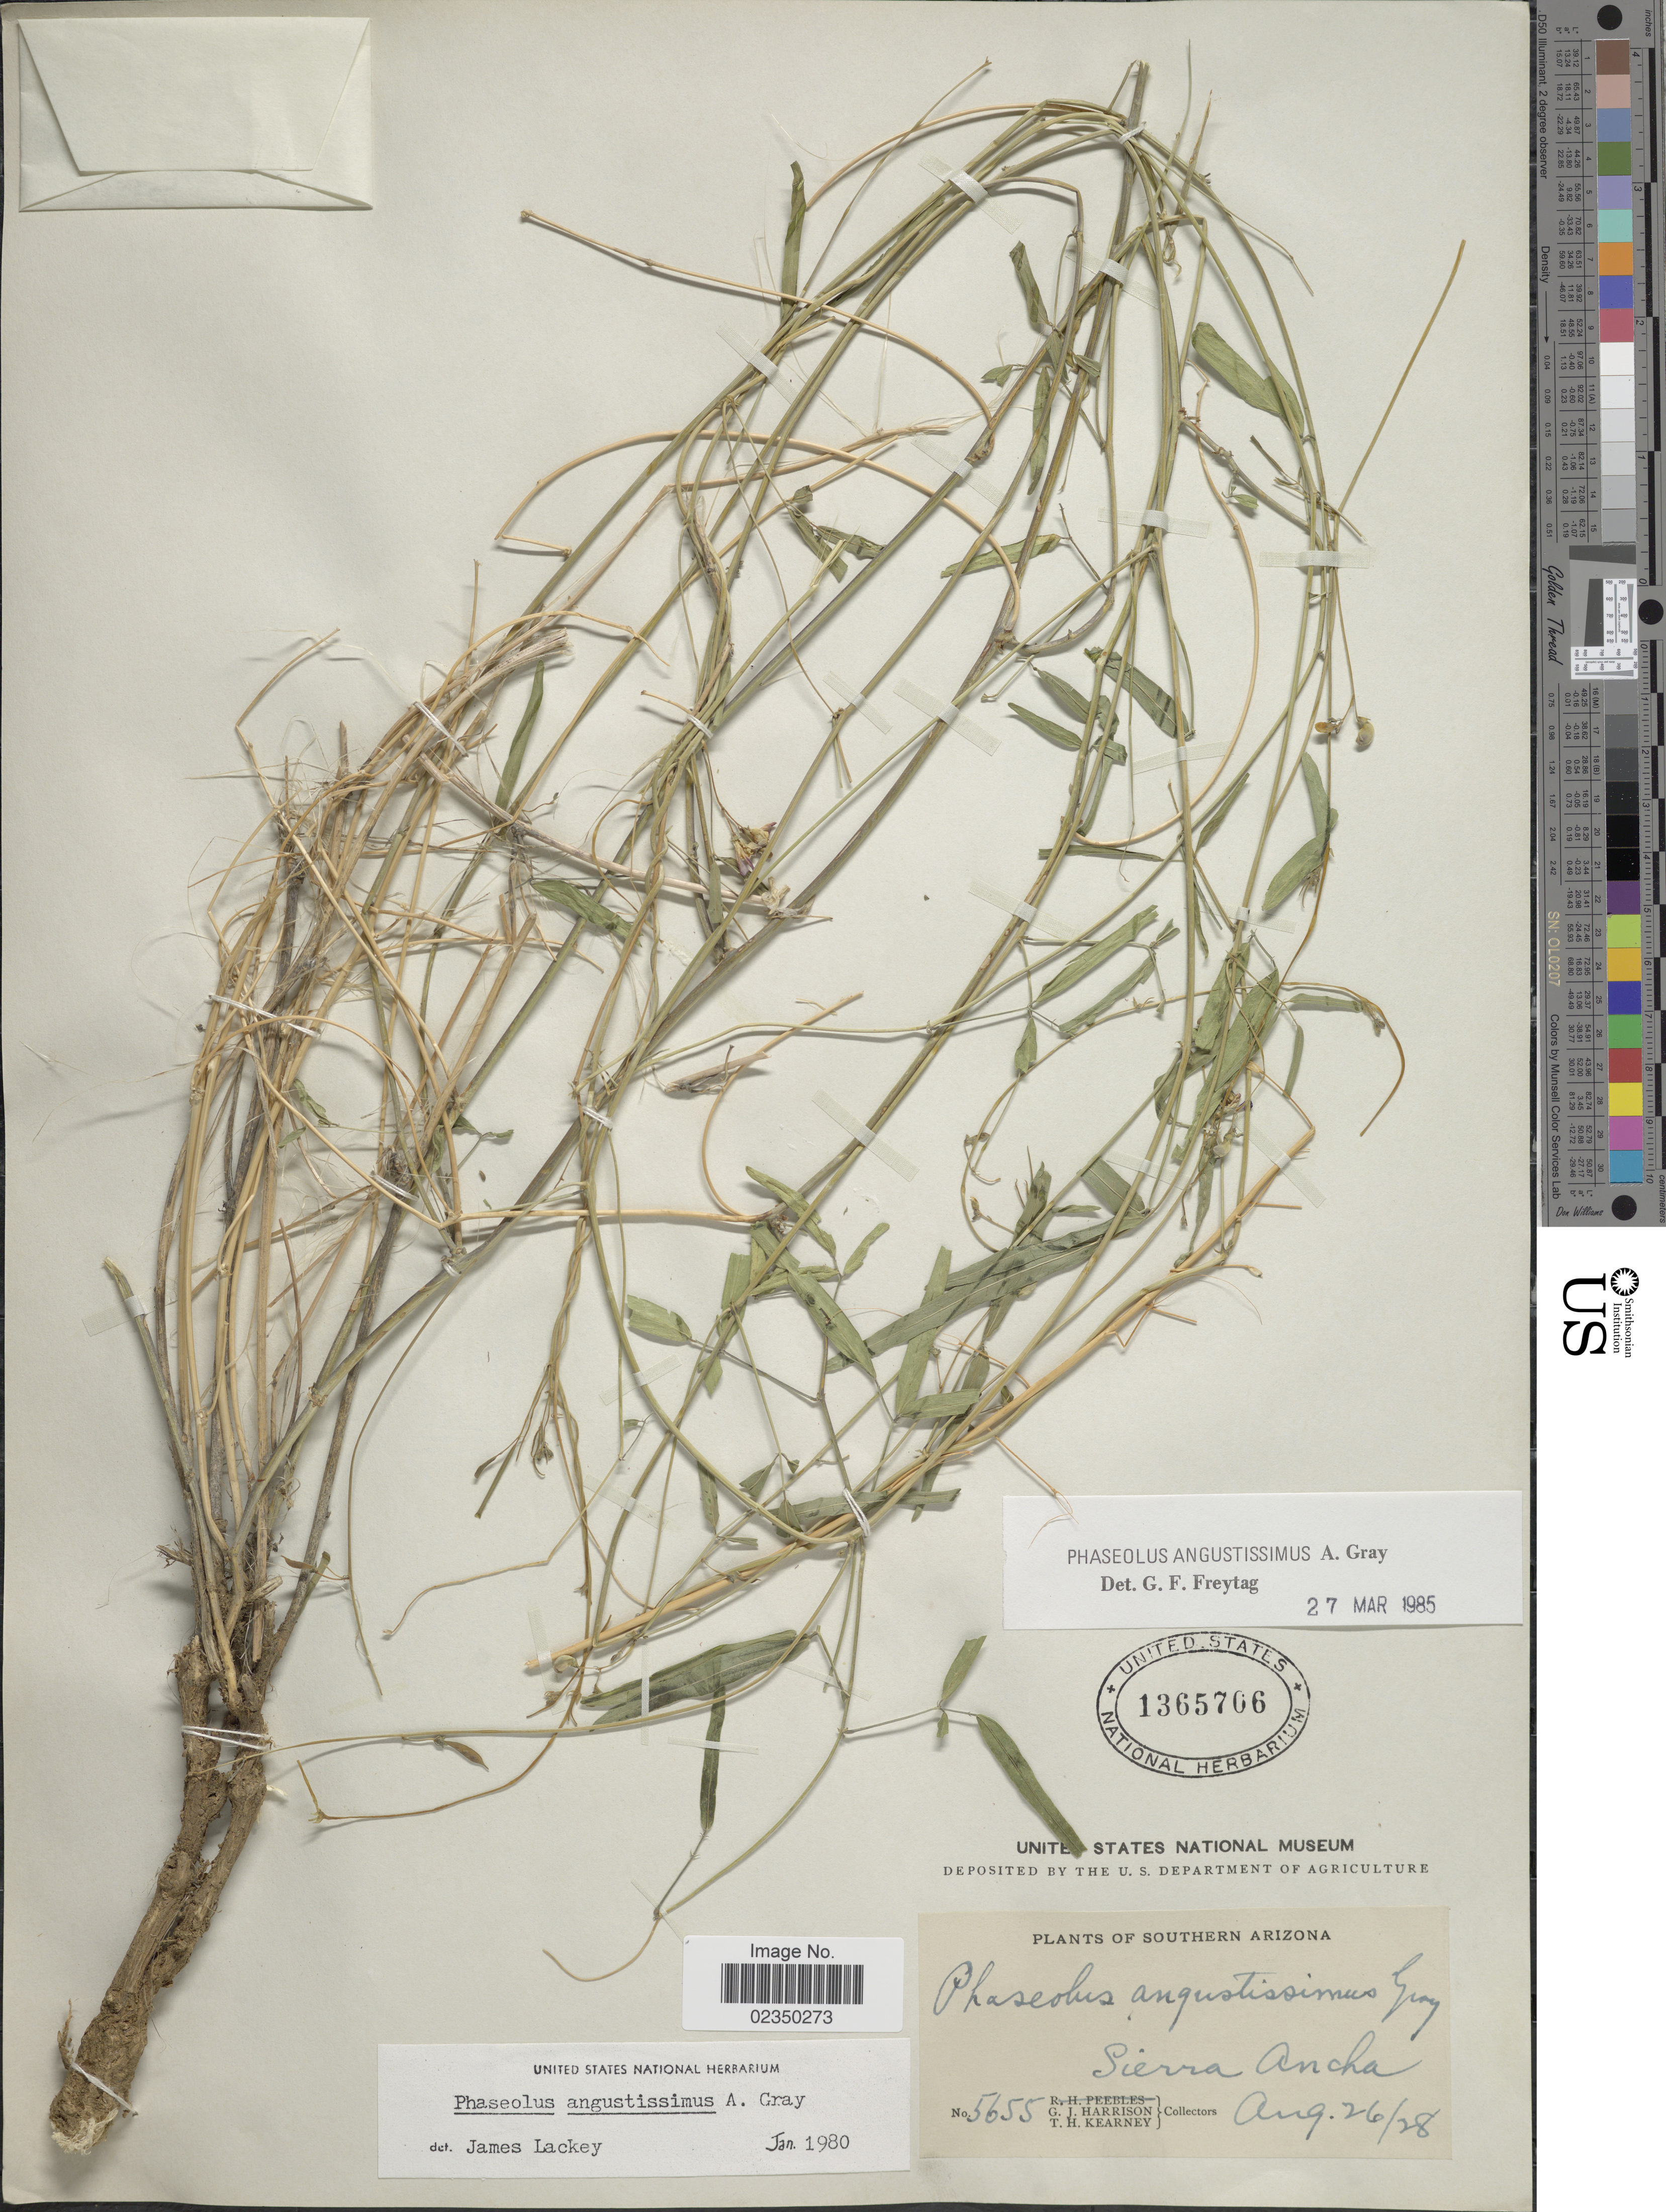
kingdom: Plantae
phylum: Tracheophyta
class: Magnoliopsida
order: Fabales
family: Fabaceae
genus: Phaseolus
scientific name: Phaseolus angustissimus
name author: A. Gray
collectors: G. J. Harrison & T. H. Kearney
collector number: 5655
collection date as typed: Transcribed d/m/y: 26/8/28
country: United States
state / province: Arizona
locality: Southern Arizona, Sierra Ancha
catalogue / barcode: US 1365706